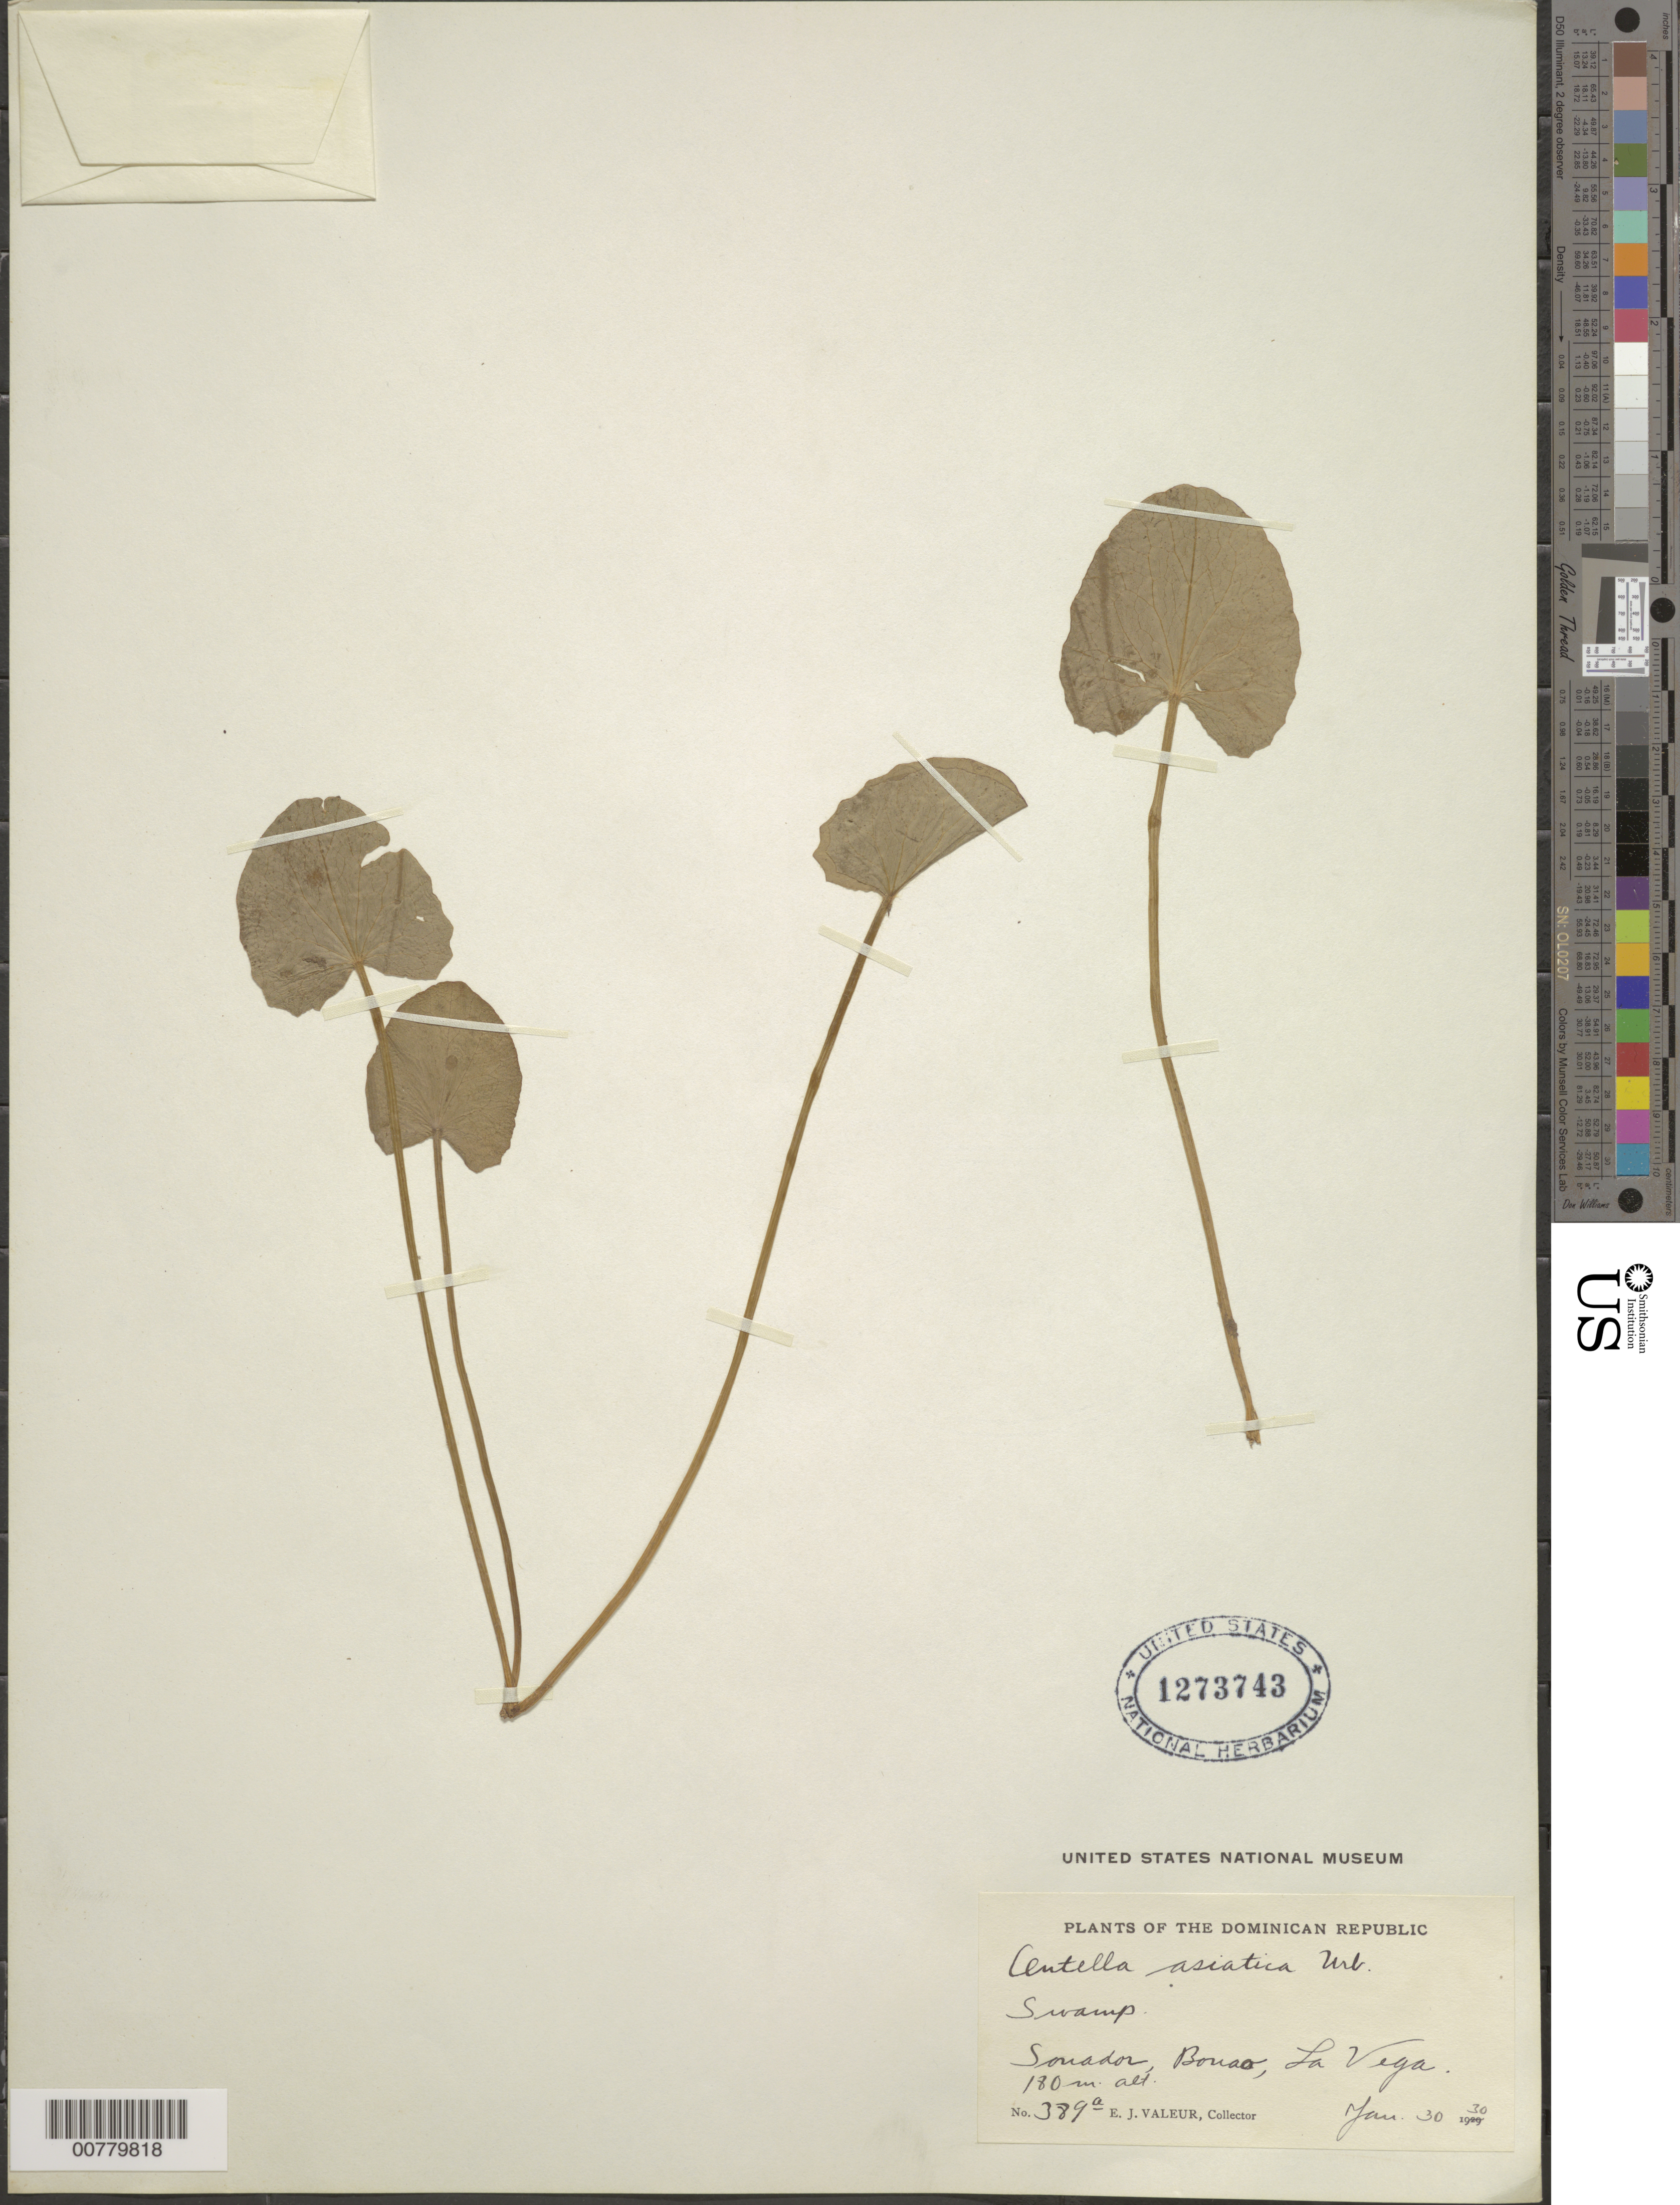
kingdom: Plantae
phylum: Tracheophyta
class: Magnoliopsida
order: Apiales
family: Apiaceae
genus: Centella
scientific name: Centella asiatica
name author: (L.) Urb.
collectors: E. Valeur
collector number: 389a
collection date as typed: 30 Jan 1930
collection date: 1930-01-30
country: Dominican Republic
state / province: La Vega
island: Hispaniola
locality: Bonao, Sonador.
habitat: Swamp.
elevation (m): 180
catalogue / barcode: US 1273743